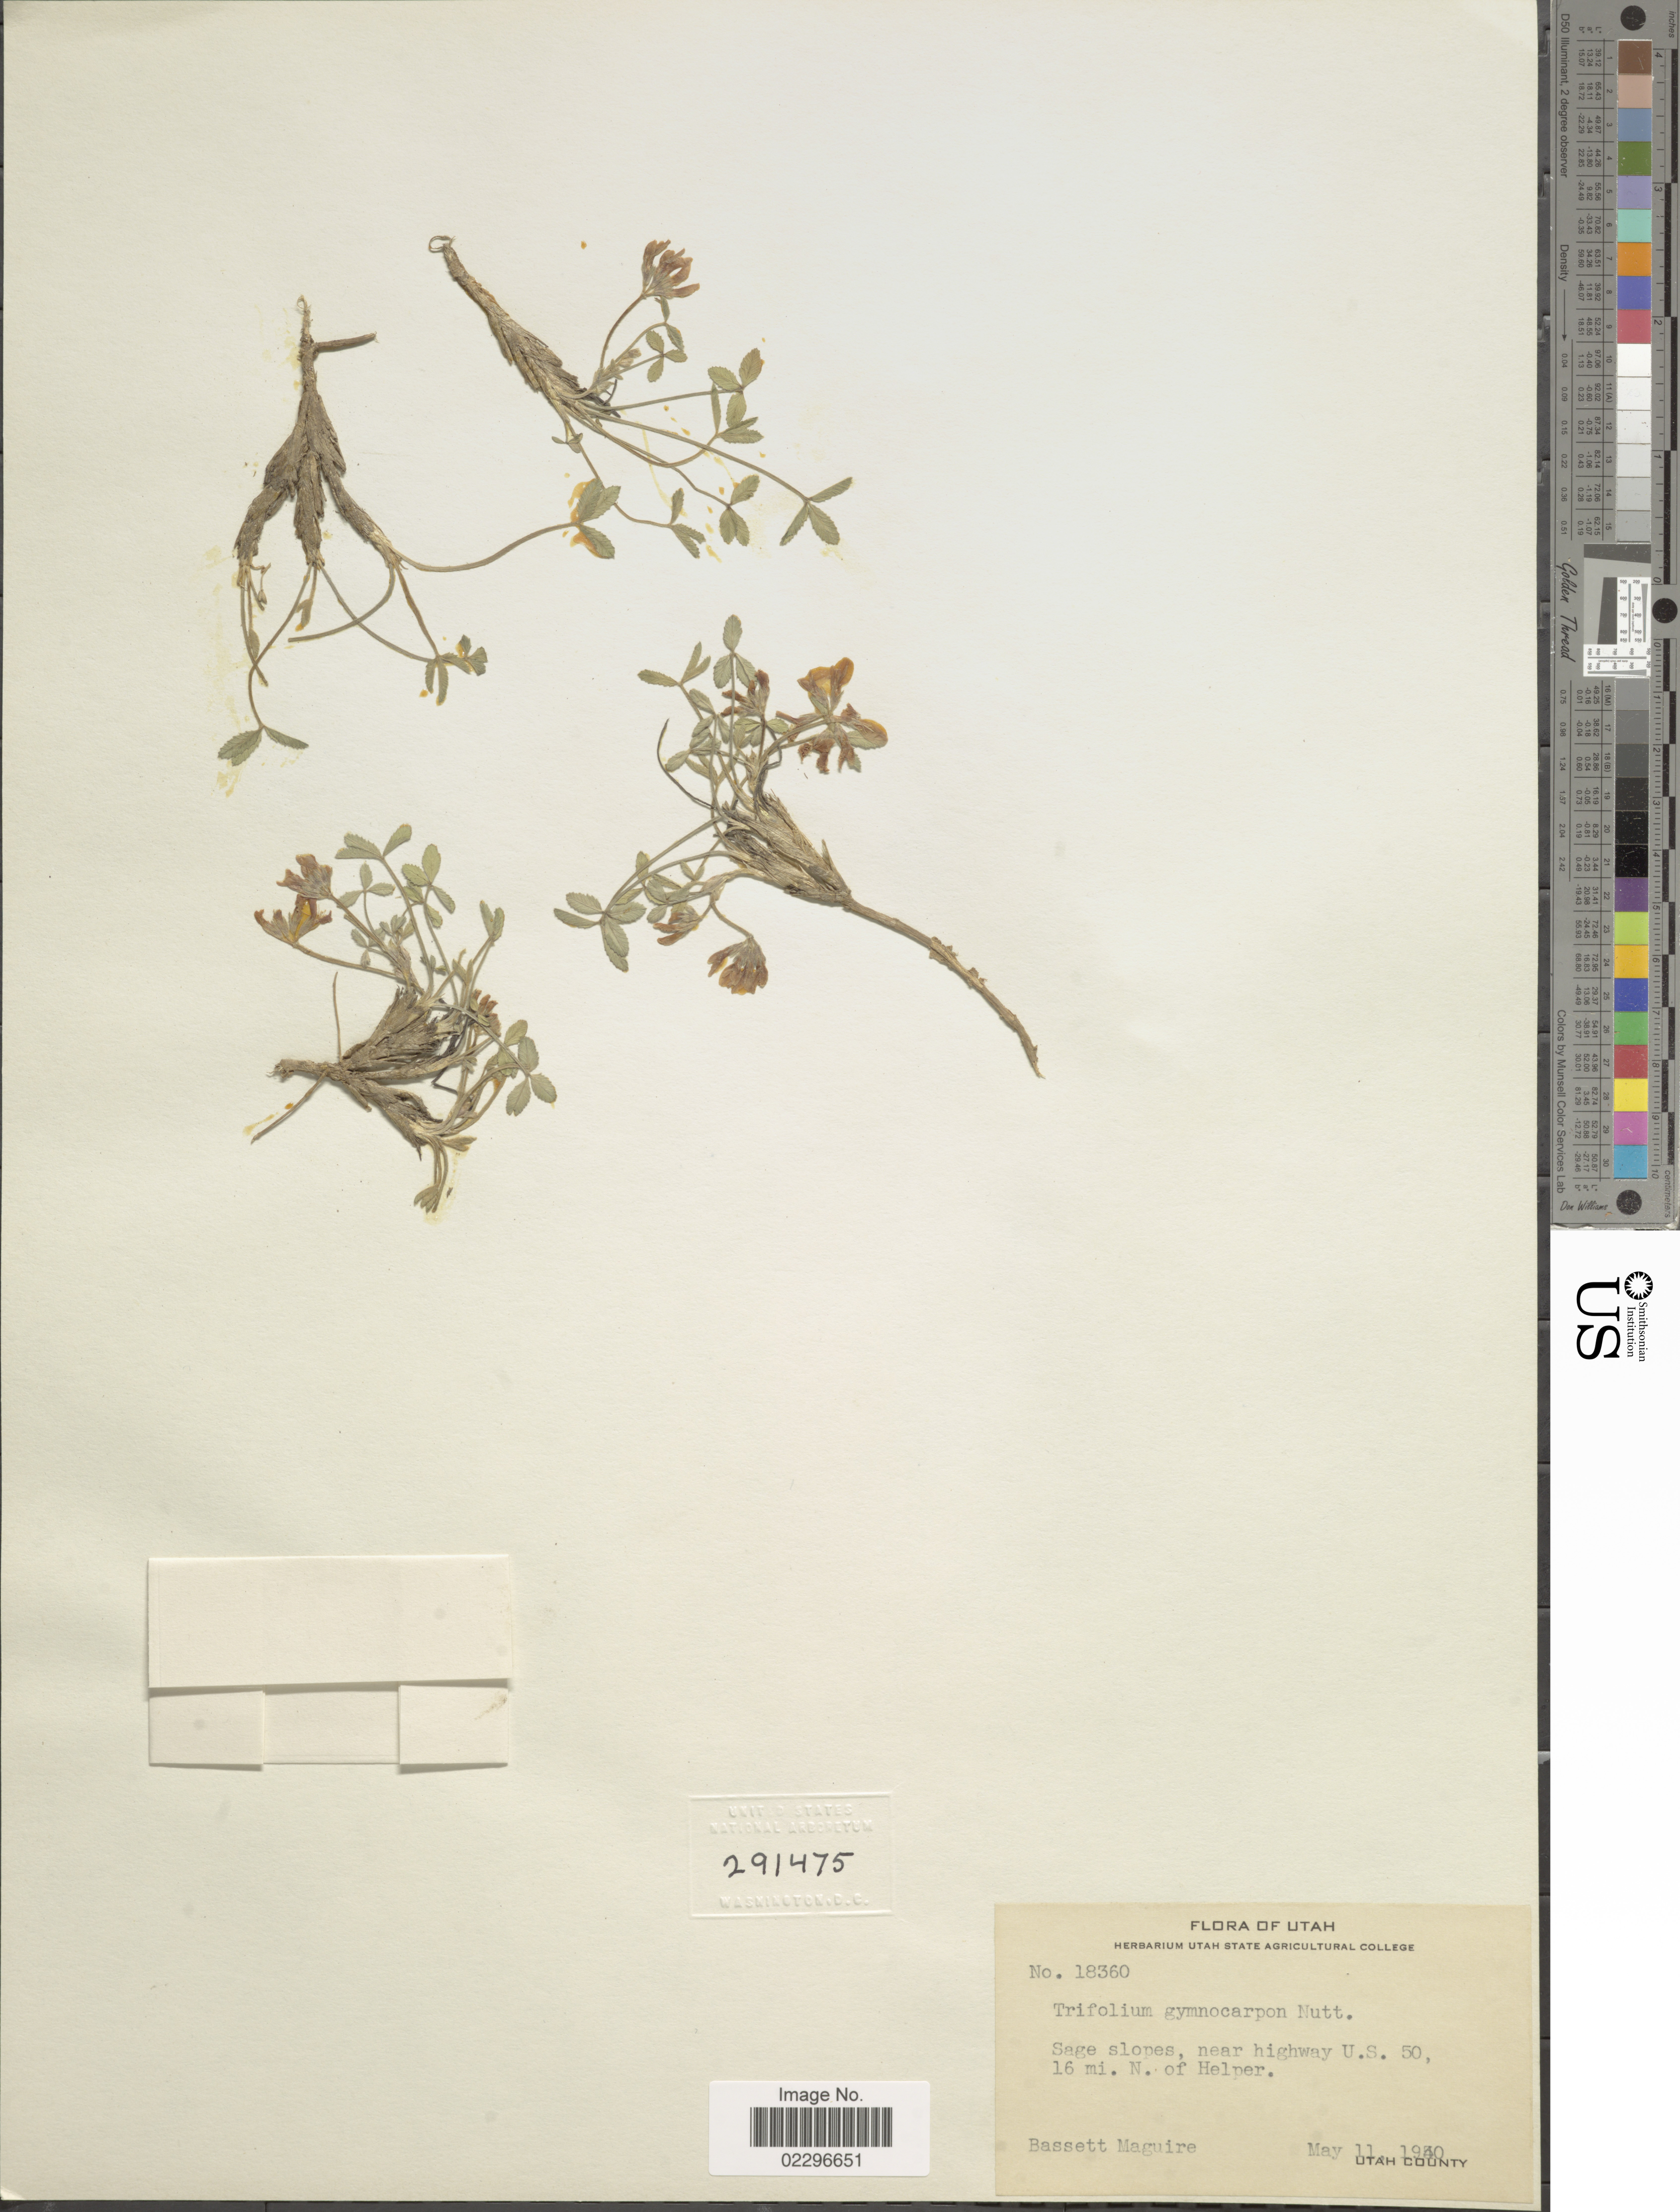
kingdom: Plantae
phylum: Tracheophyta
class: Magnoliopsida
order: Fabales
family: Fabaceae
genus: Trifolium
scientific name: Trifolium gymnocarpon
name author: Nutt.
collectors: B. Maguire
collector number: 18360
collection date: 1930-05-11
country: United States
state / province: Utah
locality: Near highway U.S. 50, 16 mi. N. of Helper, Utah County.